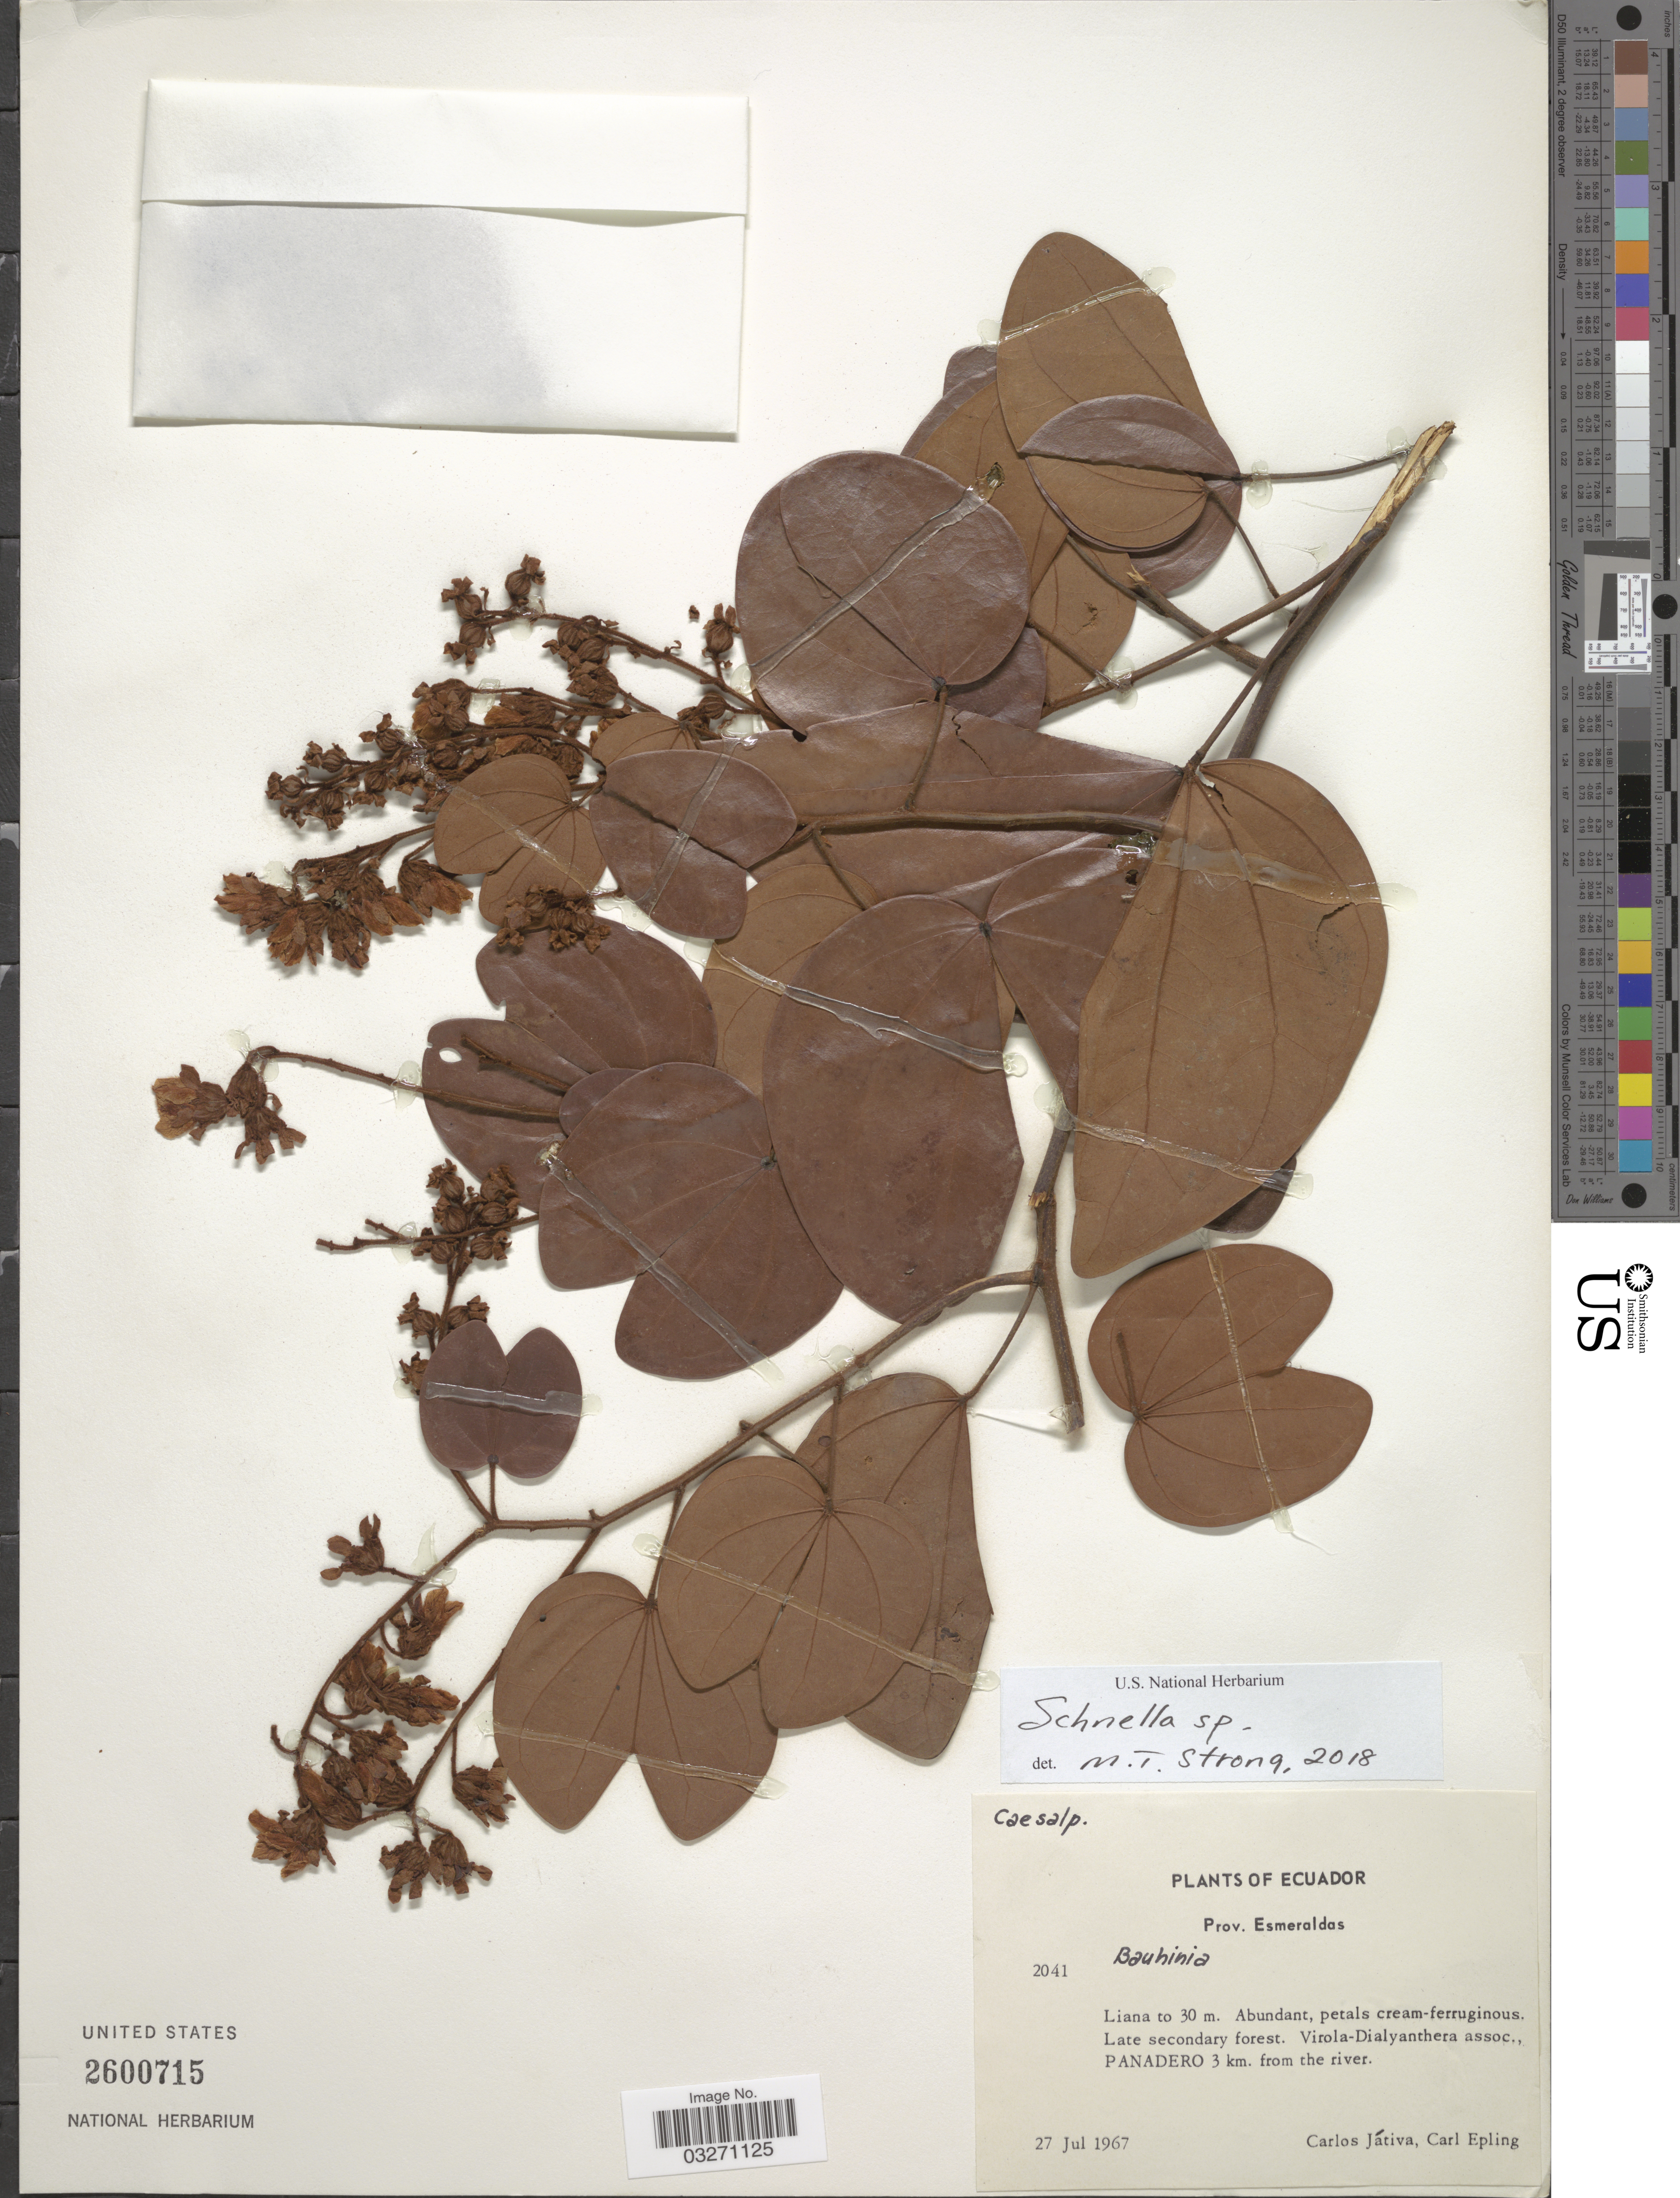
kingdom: Plantae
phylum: Tracheophyta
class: Magnoliopsida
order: Fabales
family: Fabaceae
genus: Schnella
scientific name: Schnella sp.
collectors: C. D. Játiva & C. C. Epling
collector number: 2041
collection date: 1967-07-27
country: Ecuador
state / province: Esmeraldas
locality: Panadero 3 km. from the river.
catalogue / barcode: US 2600715